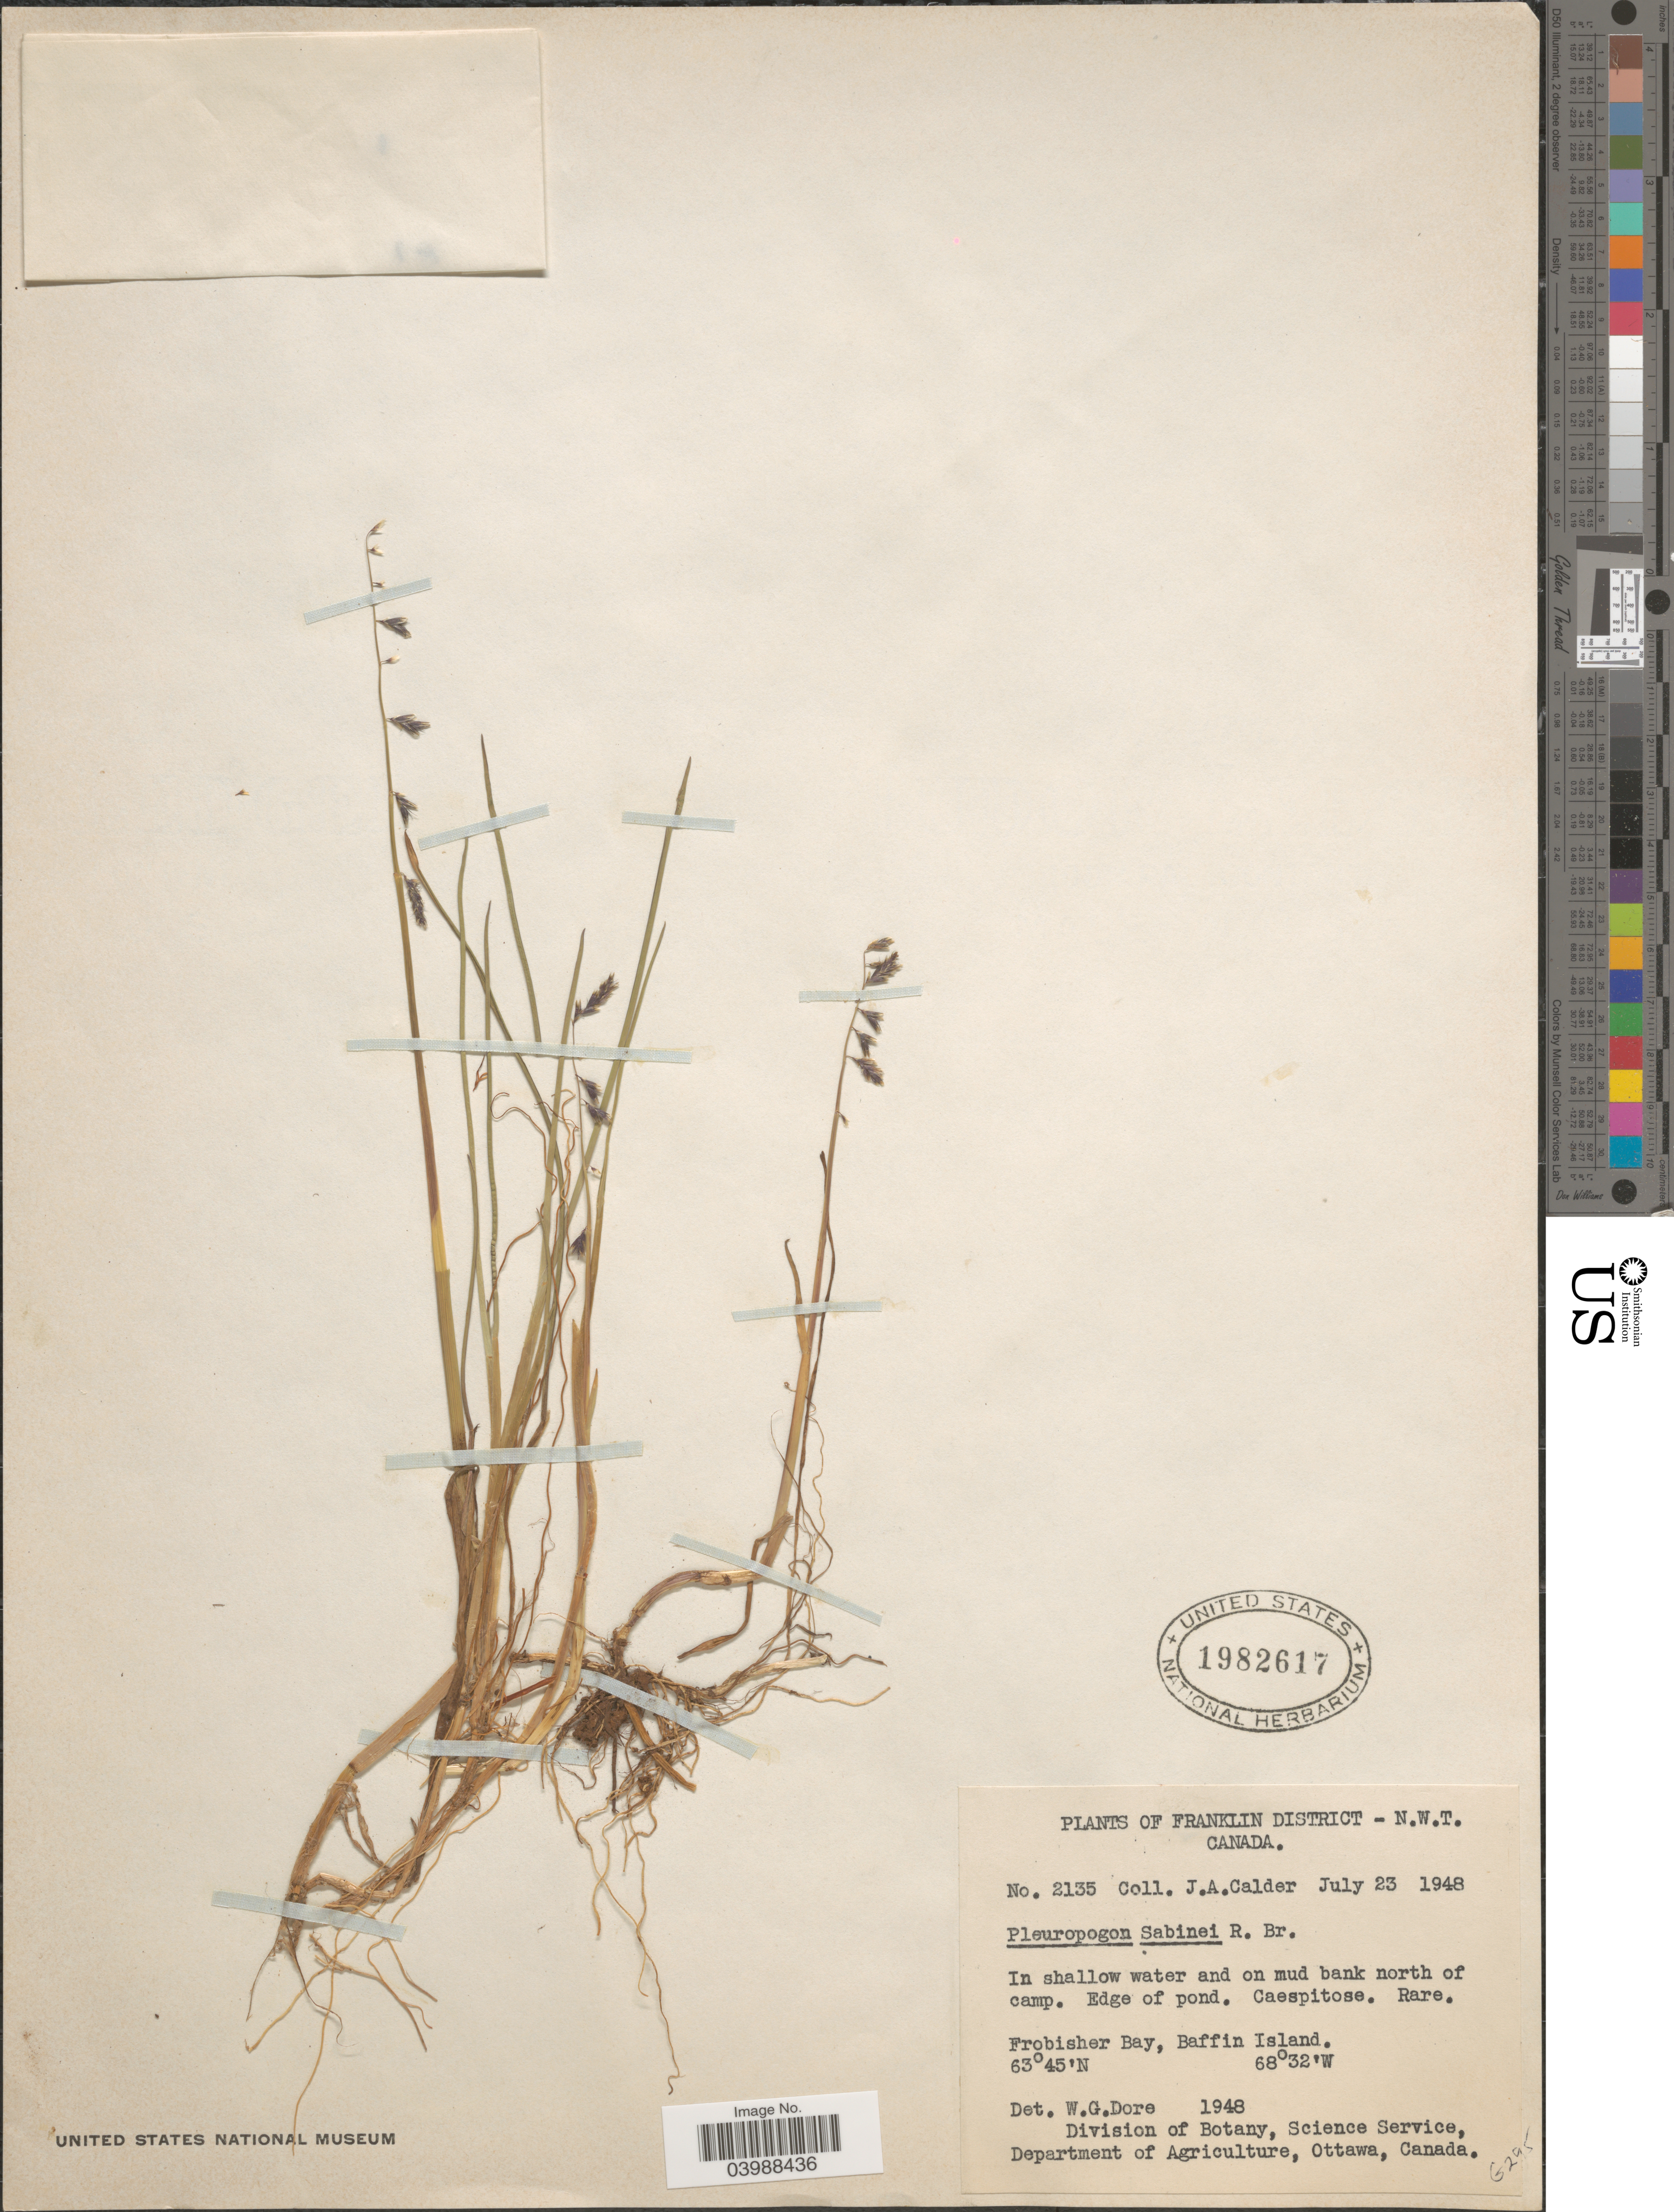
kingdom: Plantae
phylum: Tracheophyta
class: Liliopsida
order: Poales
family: Poaceae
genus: Pleuropogon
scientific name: Pleuropogon sabinei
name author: R. Br.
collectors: J. A. Calder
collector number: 2135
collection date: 1948-07-23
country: Canada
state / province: Northwest Territories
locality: Franklin District. Frobisher Bay, Baffin Island.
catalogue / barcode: US 1982617